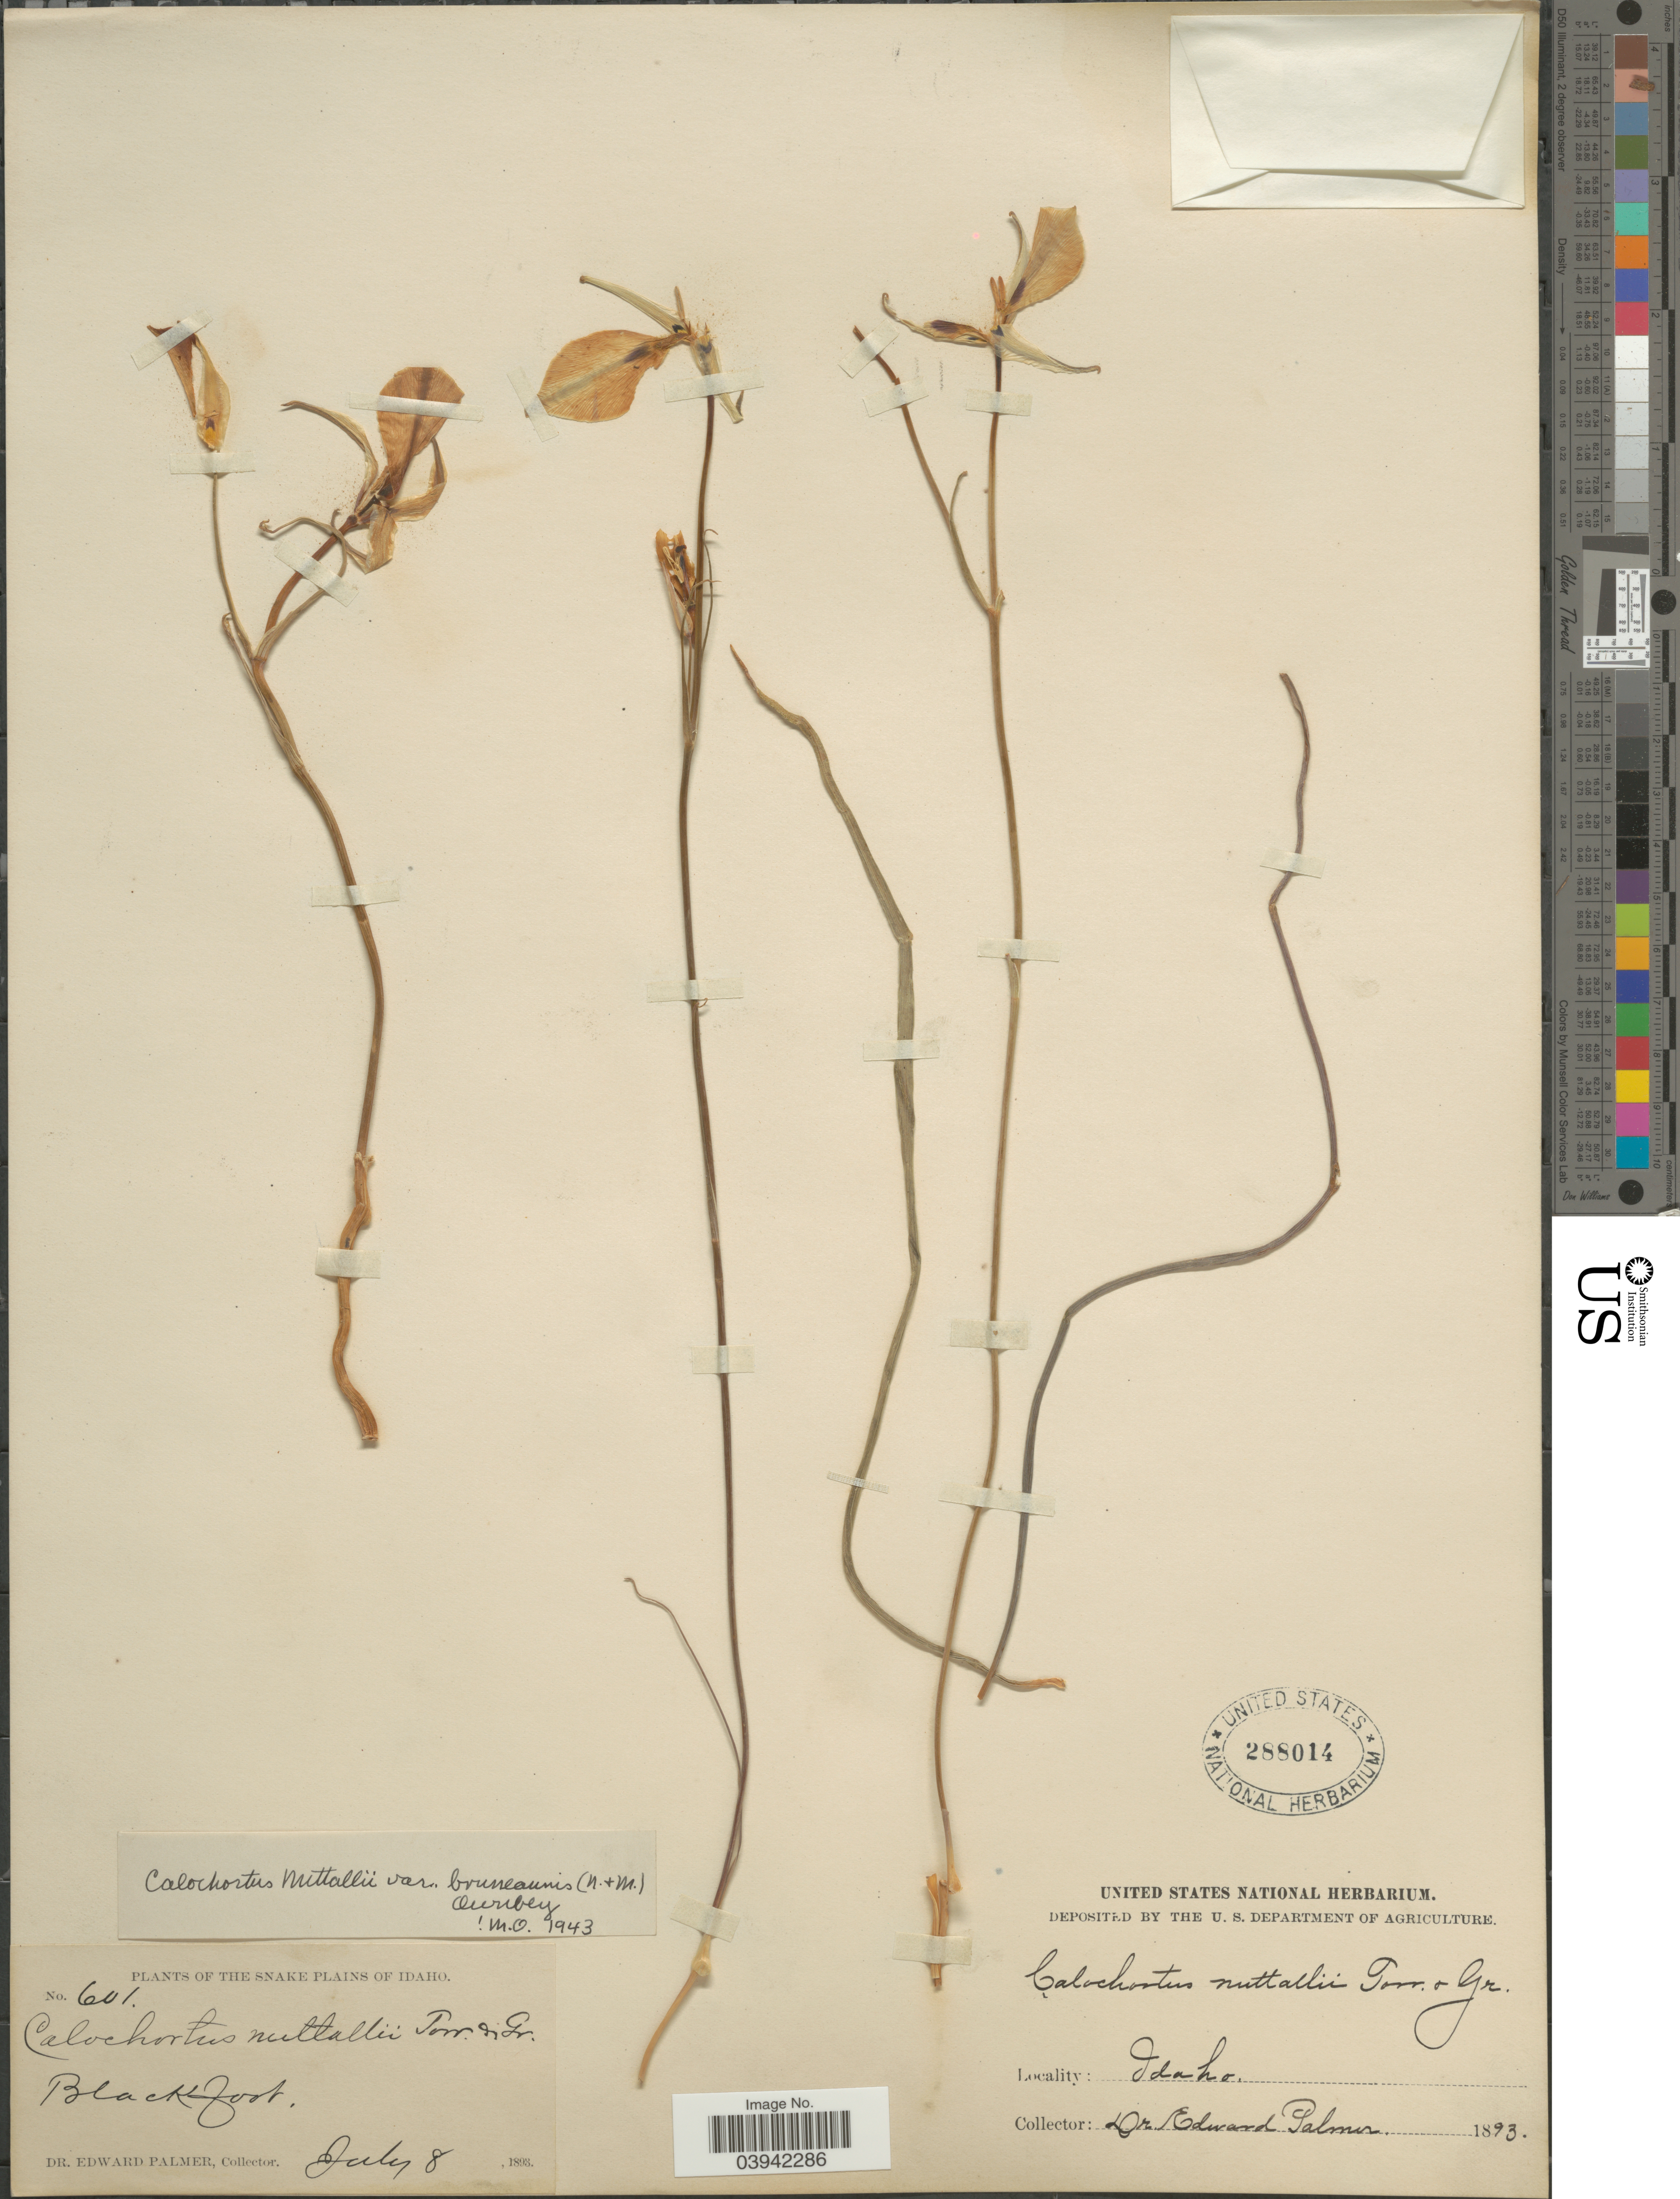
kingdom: Plantae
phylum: Tracheophyta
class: Liliopsida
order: Liliales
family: Liliaceae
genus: Calochortus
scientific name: Calochortus bruneaunis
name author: A. Nelson & J.F. Macbr.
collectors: E. Palmer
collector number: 601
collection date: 1893-07-08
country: United States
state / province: Idaho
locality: Snake Plains of Idaho. Black Foot.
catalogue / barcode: US 288014